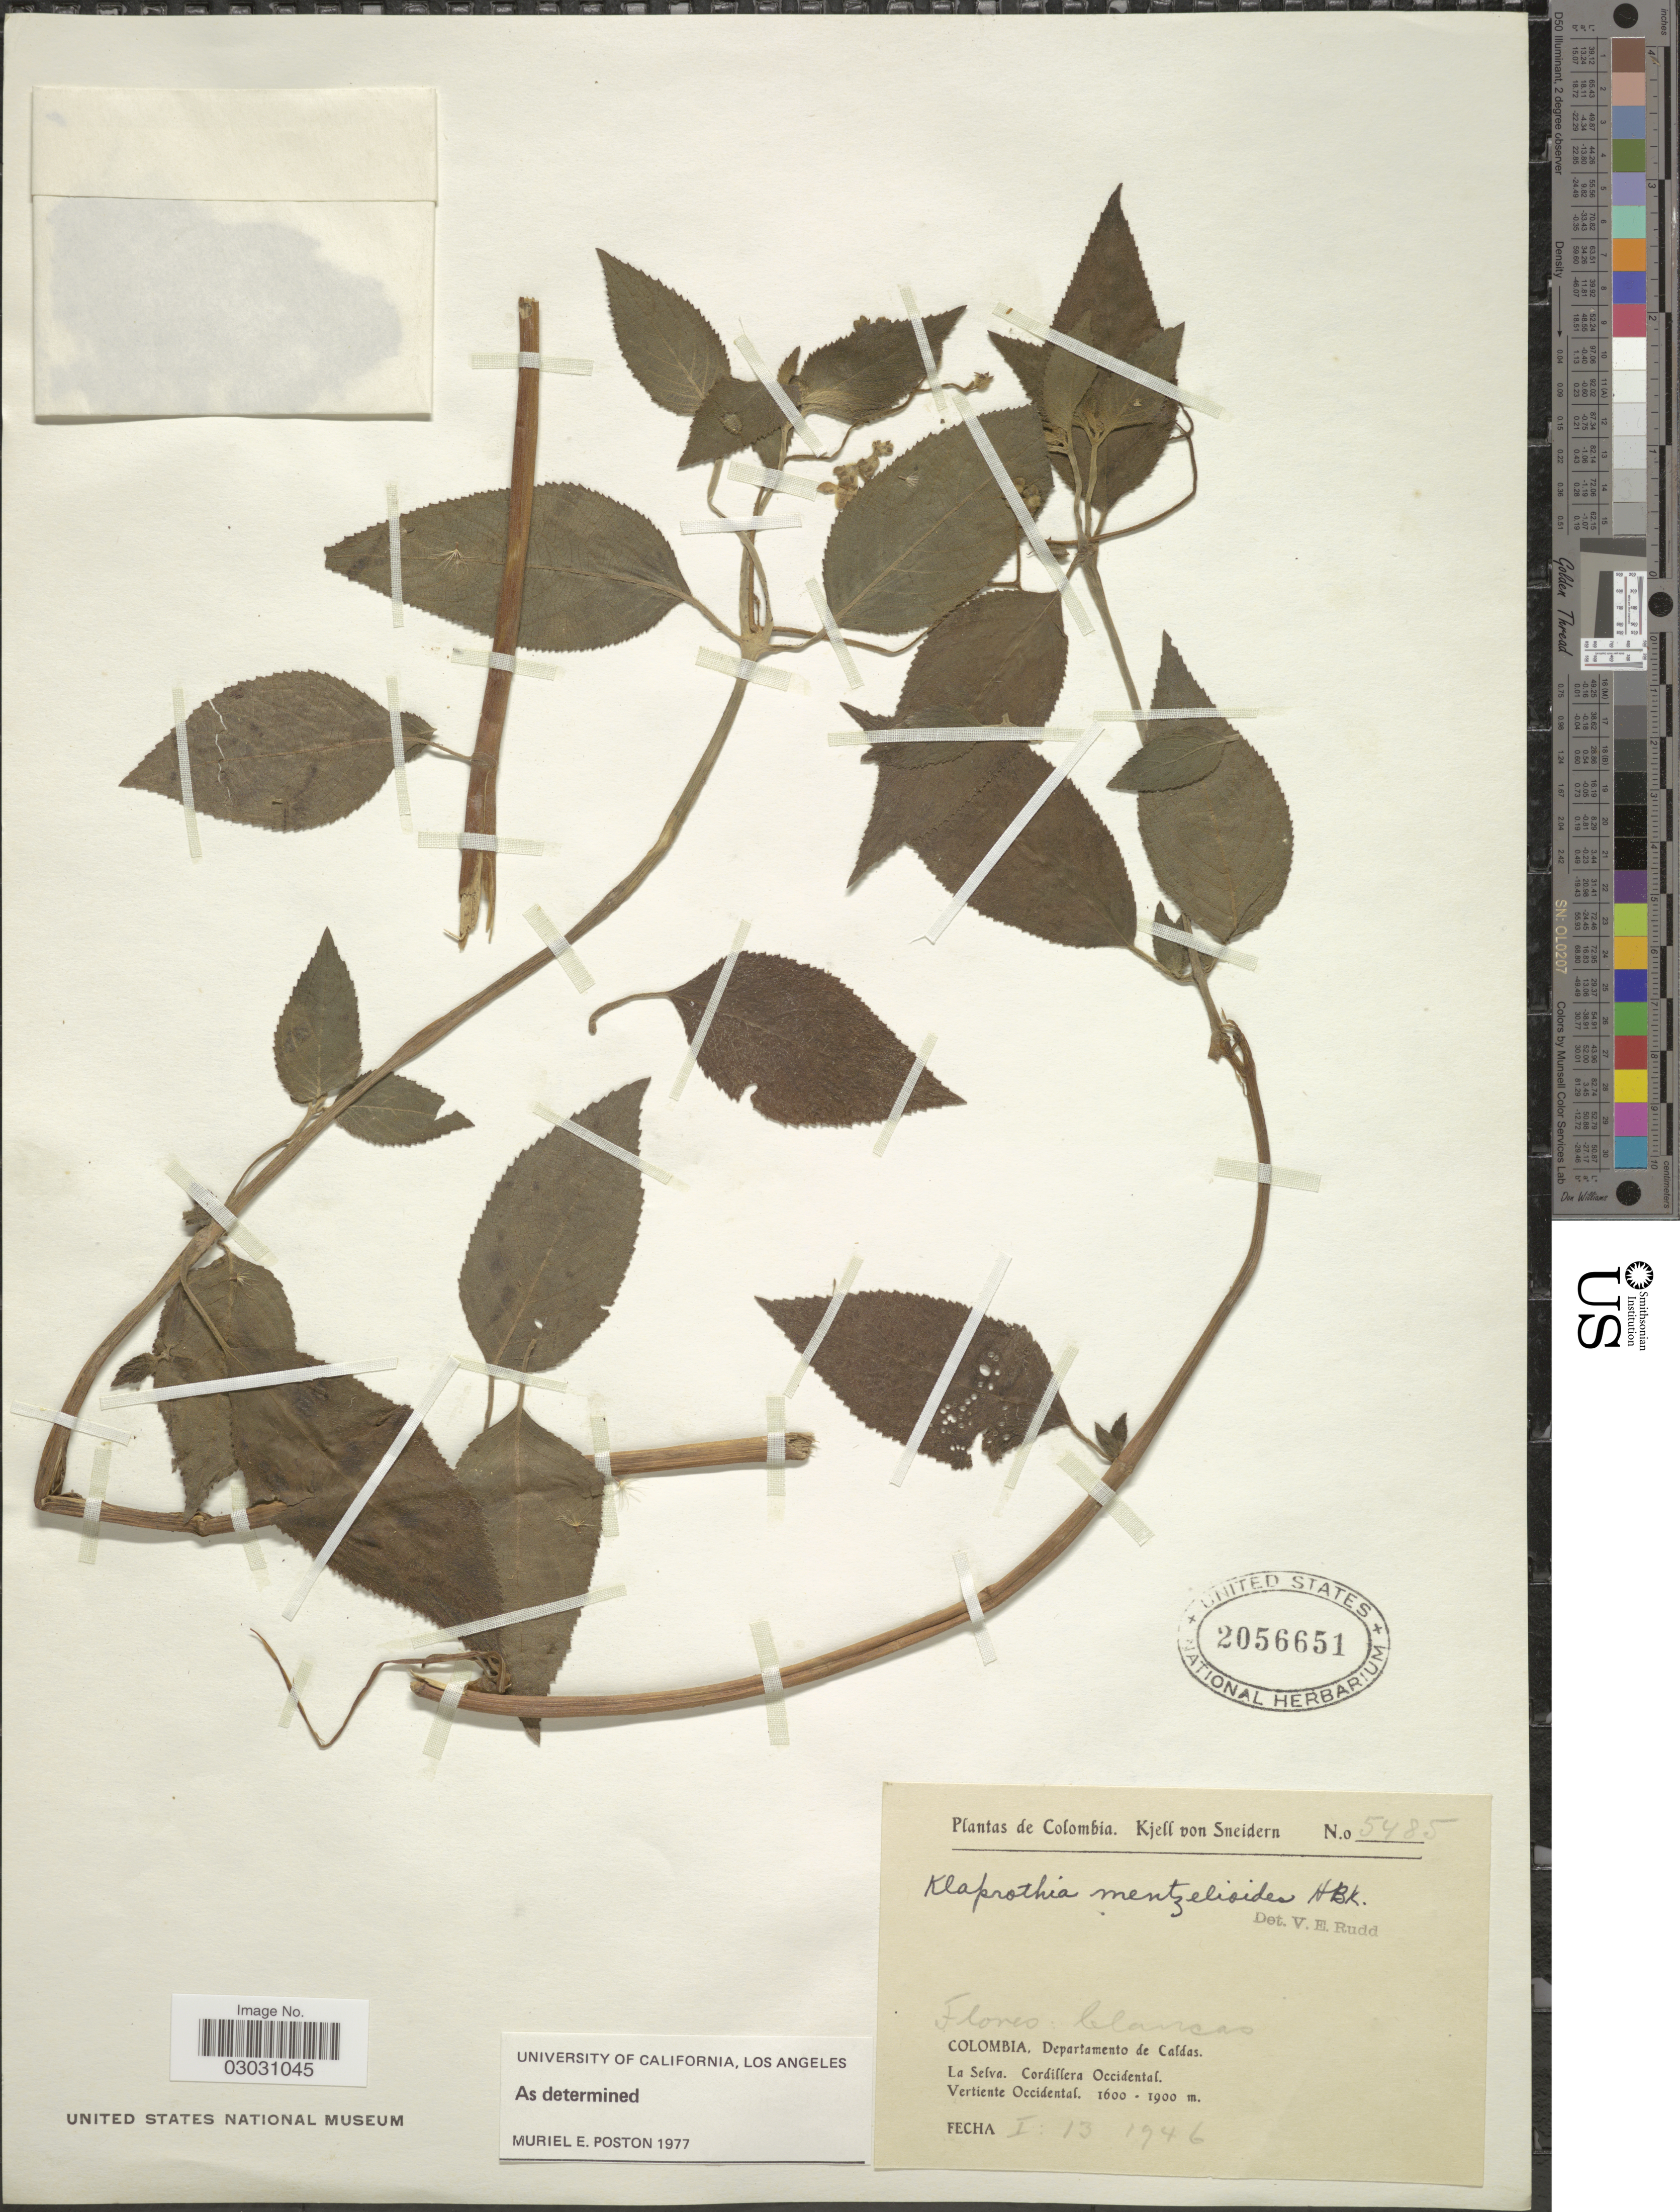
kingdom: Plantae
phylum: Tracheophyta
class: Magnoliopsida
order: Cornales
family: Loasaceae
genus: Klaprothia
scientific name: Klaprothia mentzelioides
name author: Kunth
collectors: K. von Sneidern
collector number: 5485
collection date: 1946-01-13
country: Colombia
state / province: Caldas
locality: Departamento de Caldas, La Selva, Cordillera Occidental, Vertiente Occidental.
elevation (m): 1600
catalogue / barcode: US 2056651